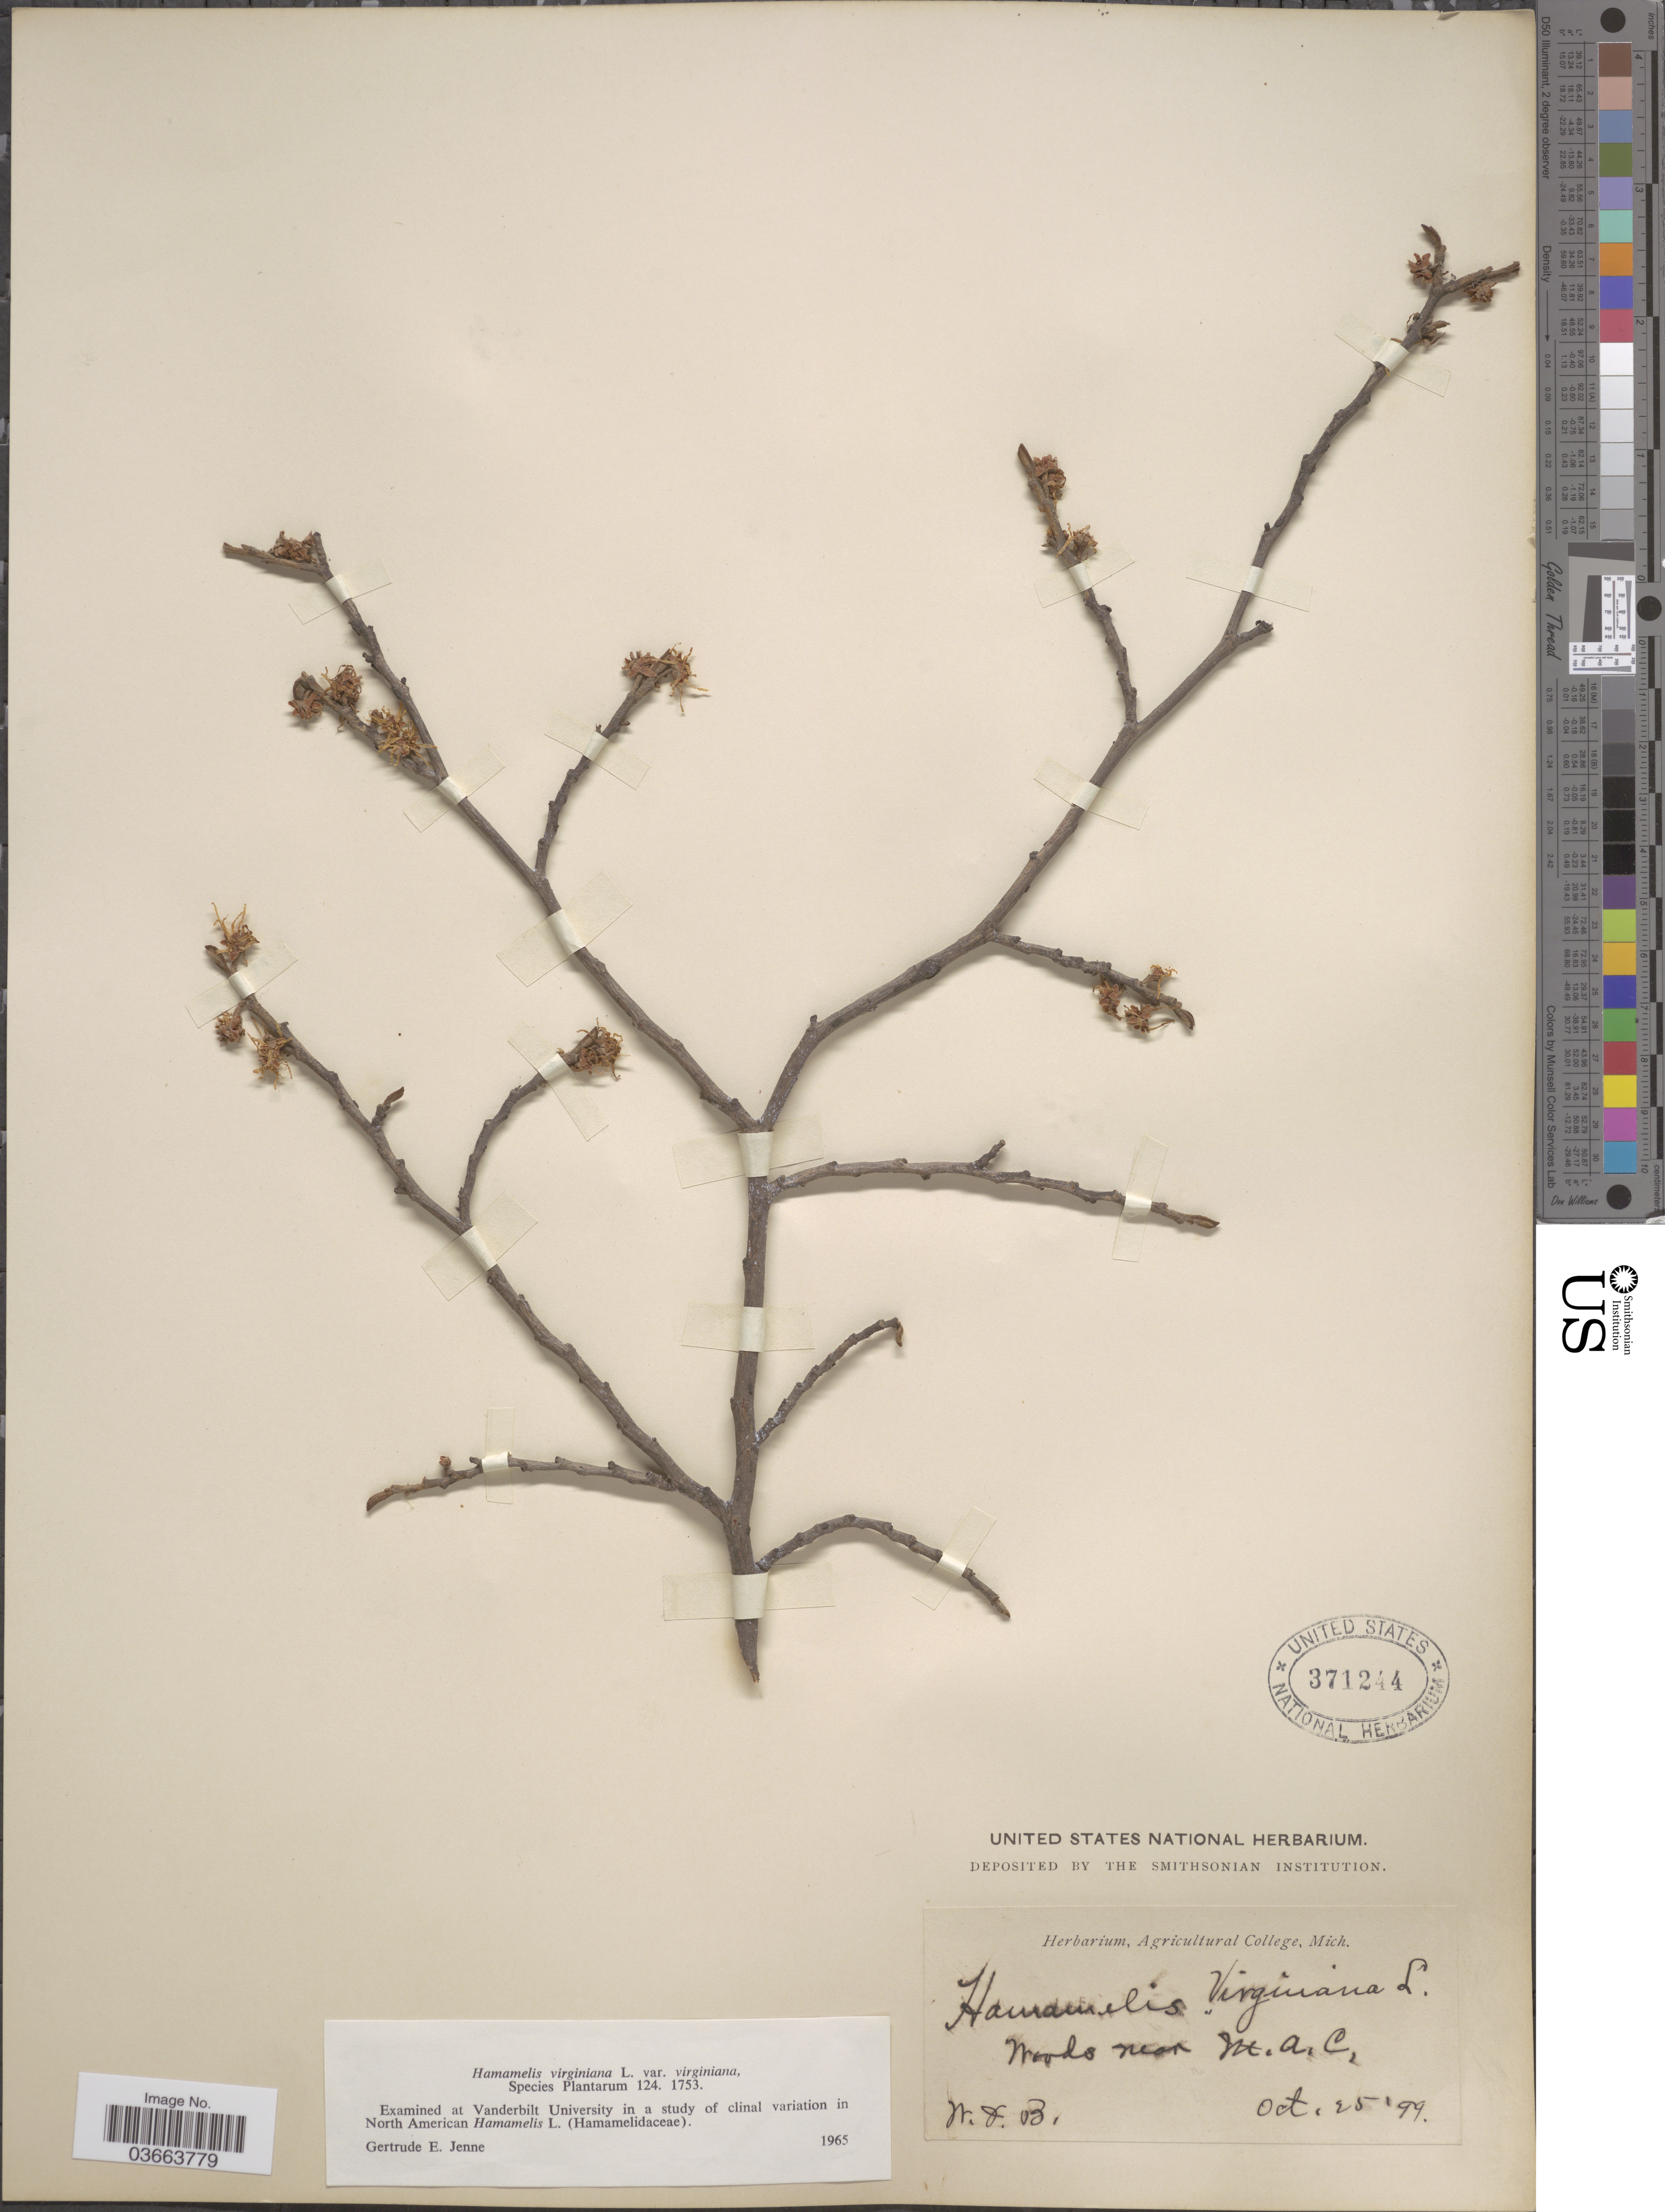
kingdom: Plantae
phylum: Tracheophyta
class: Magnoliopsida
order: Saxifragales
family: Hamamelidaceae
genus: Hamamelis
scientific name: Hamamelis virginiana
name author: L.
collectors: W.J.B.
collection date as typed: Transcribed d/m/y: 25/10/99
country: United States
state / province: Michigan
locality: Woods near M. A. C.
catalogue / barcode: US 371244